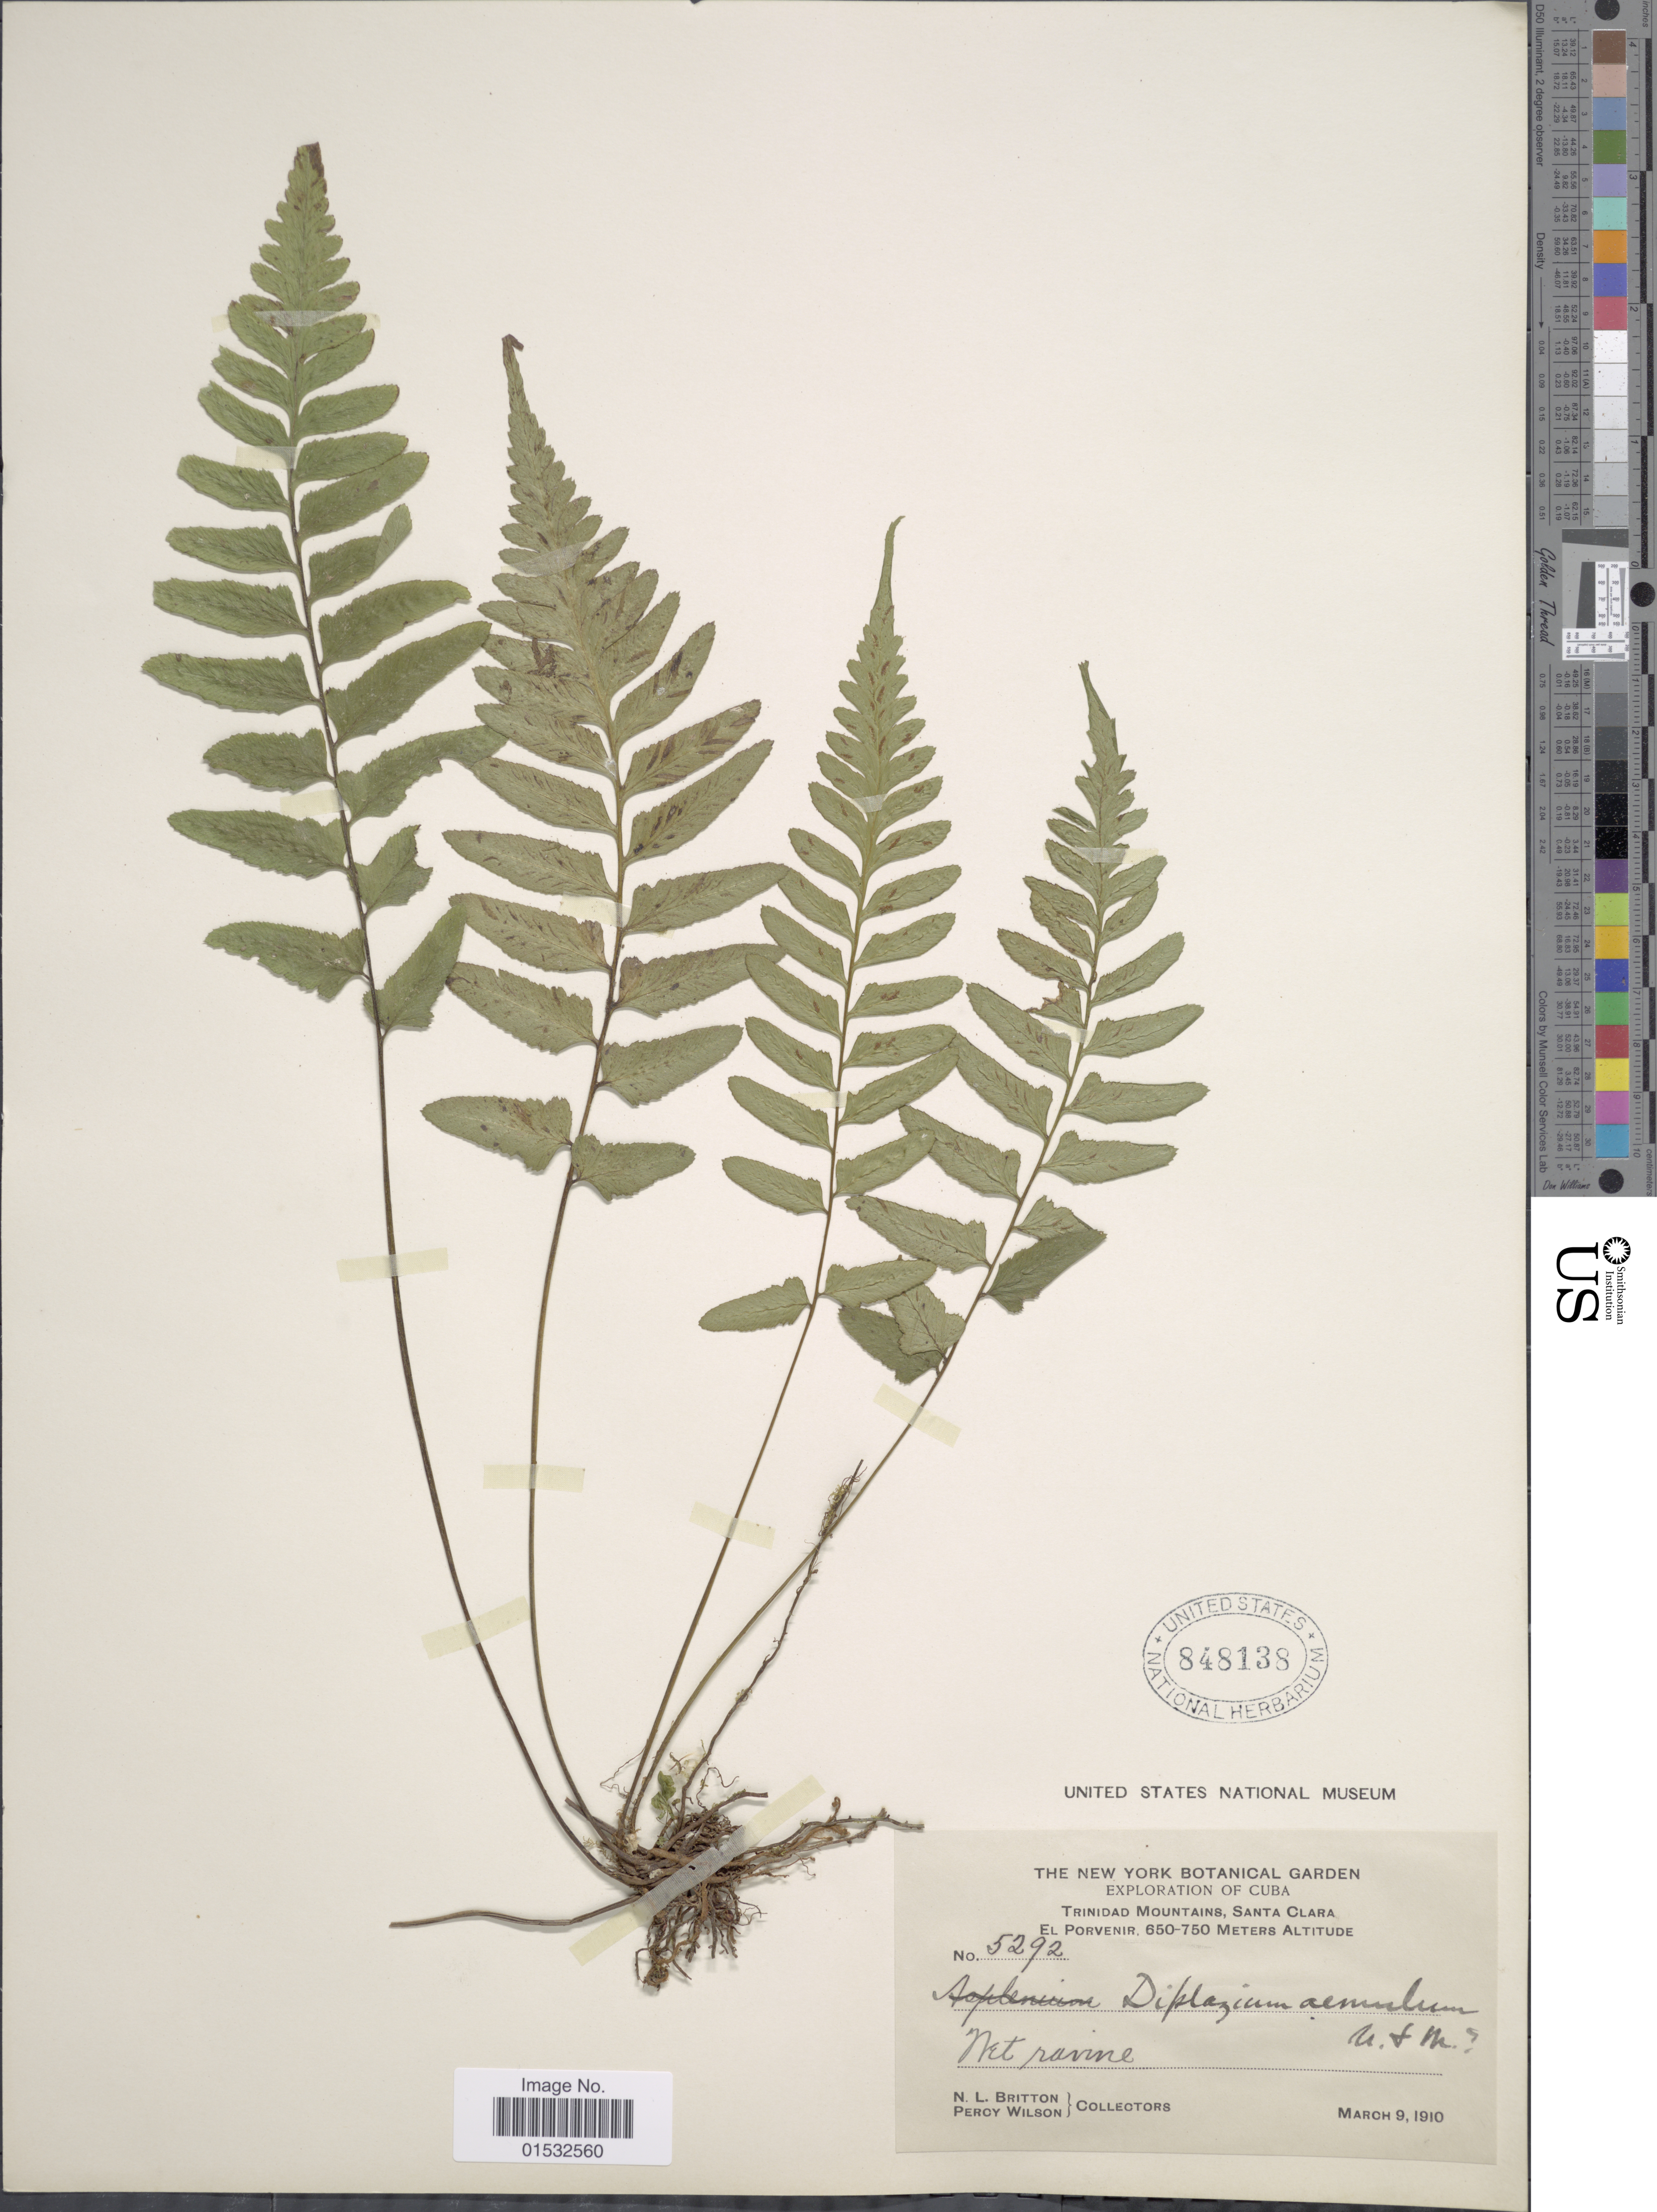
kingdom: Plantae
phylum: Tracheophyta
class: Polypodiopsida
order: Polypodiales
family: Athyriaceae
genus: Diplazium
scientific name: Diplazium unilobum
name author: (Poir.) Hieron.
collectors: N. Britton & P. Wilson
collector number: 5292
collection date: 1910-03-09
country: Cuba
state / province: Las Villas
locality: Trinidad Mountains, Santa Clara, El Porvenir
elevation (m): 650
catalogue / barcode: US 848138